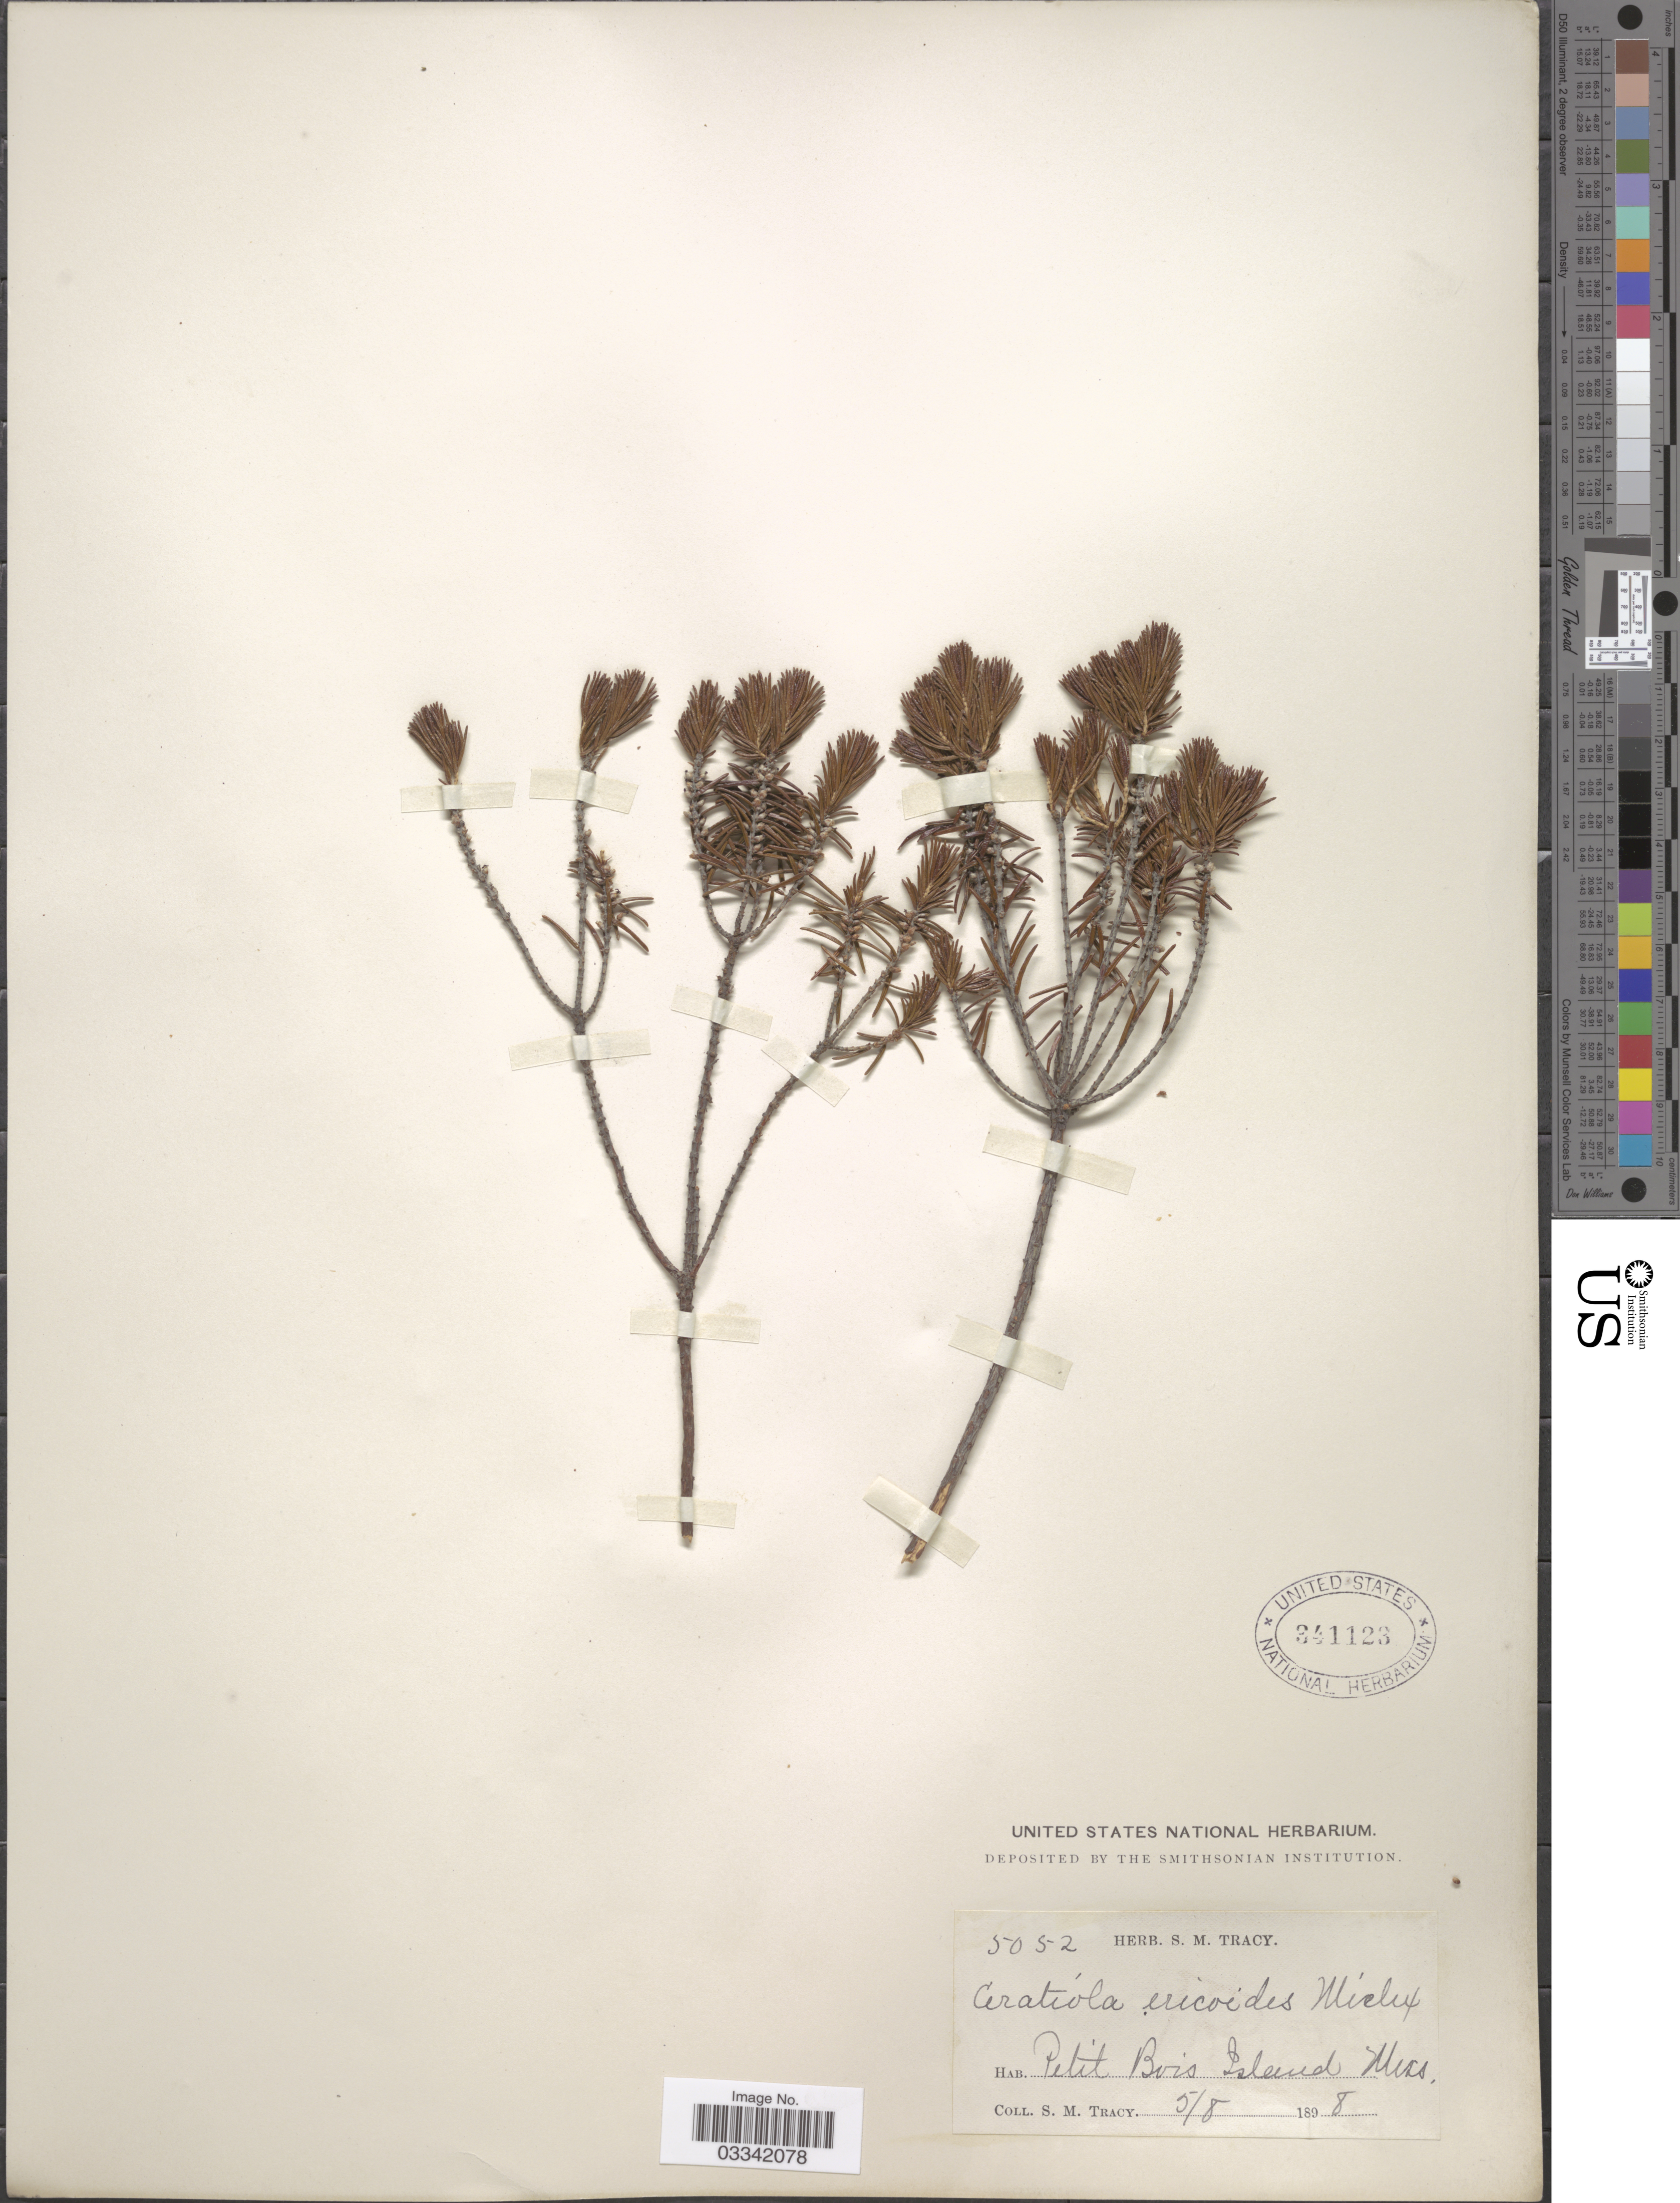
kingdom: Plantae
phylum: Tracheophyta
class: Magnoliopsida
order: Ericales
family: Ericaceae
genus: Ceratiola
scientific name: Ceratiola ericoides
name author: Michx.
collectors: S. M. Tracy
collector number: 5052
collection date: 1898-08-05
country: United States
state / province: Mississippi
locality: Petit Bois Island.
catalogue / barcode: US 341123